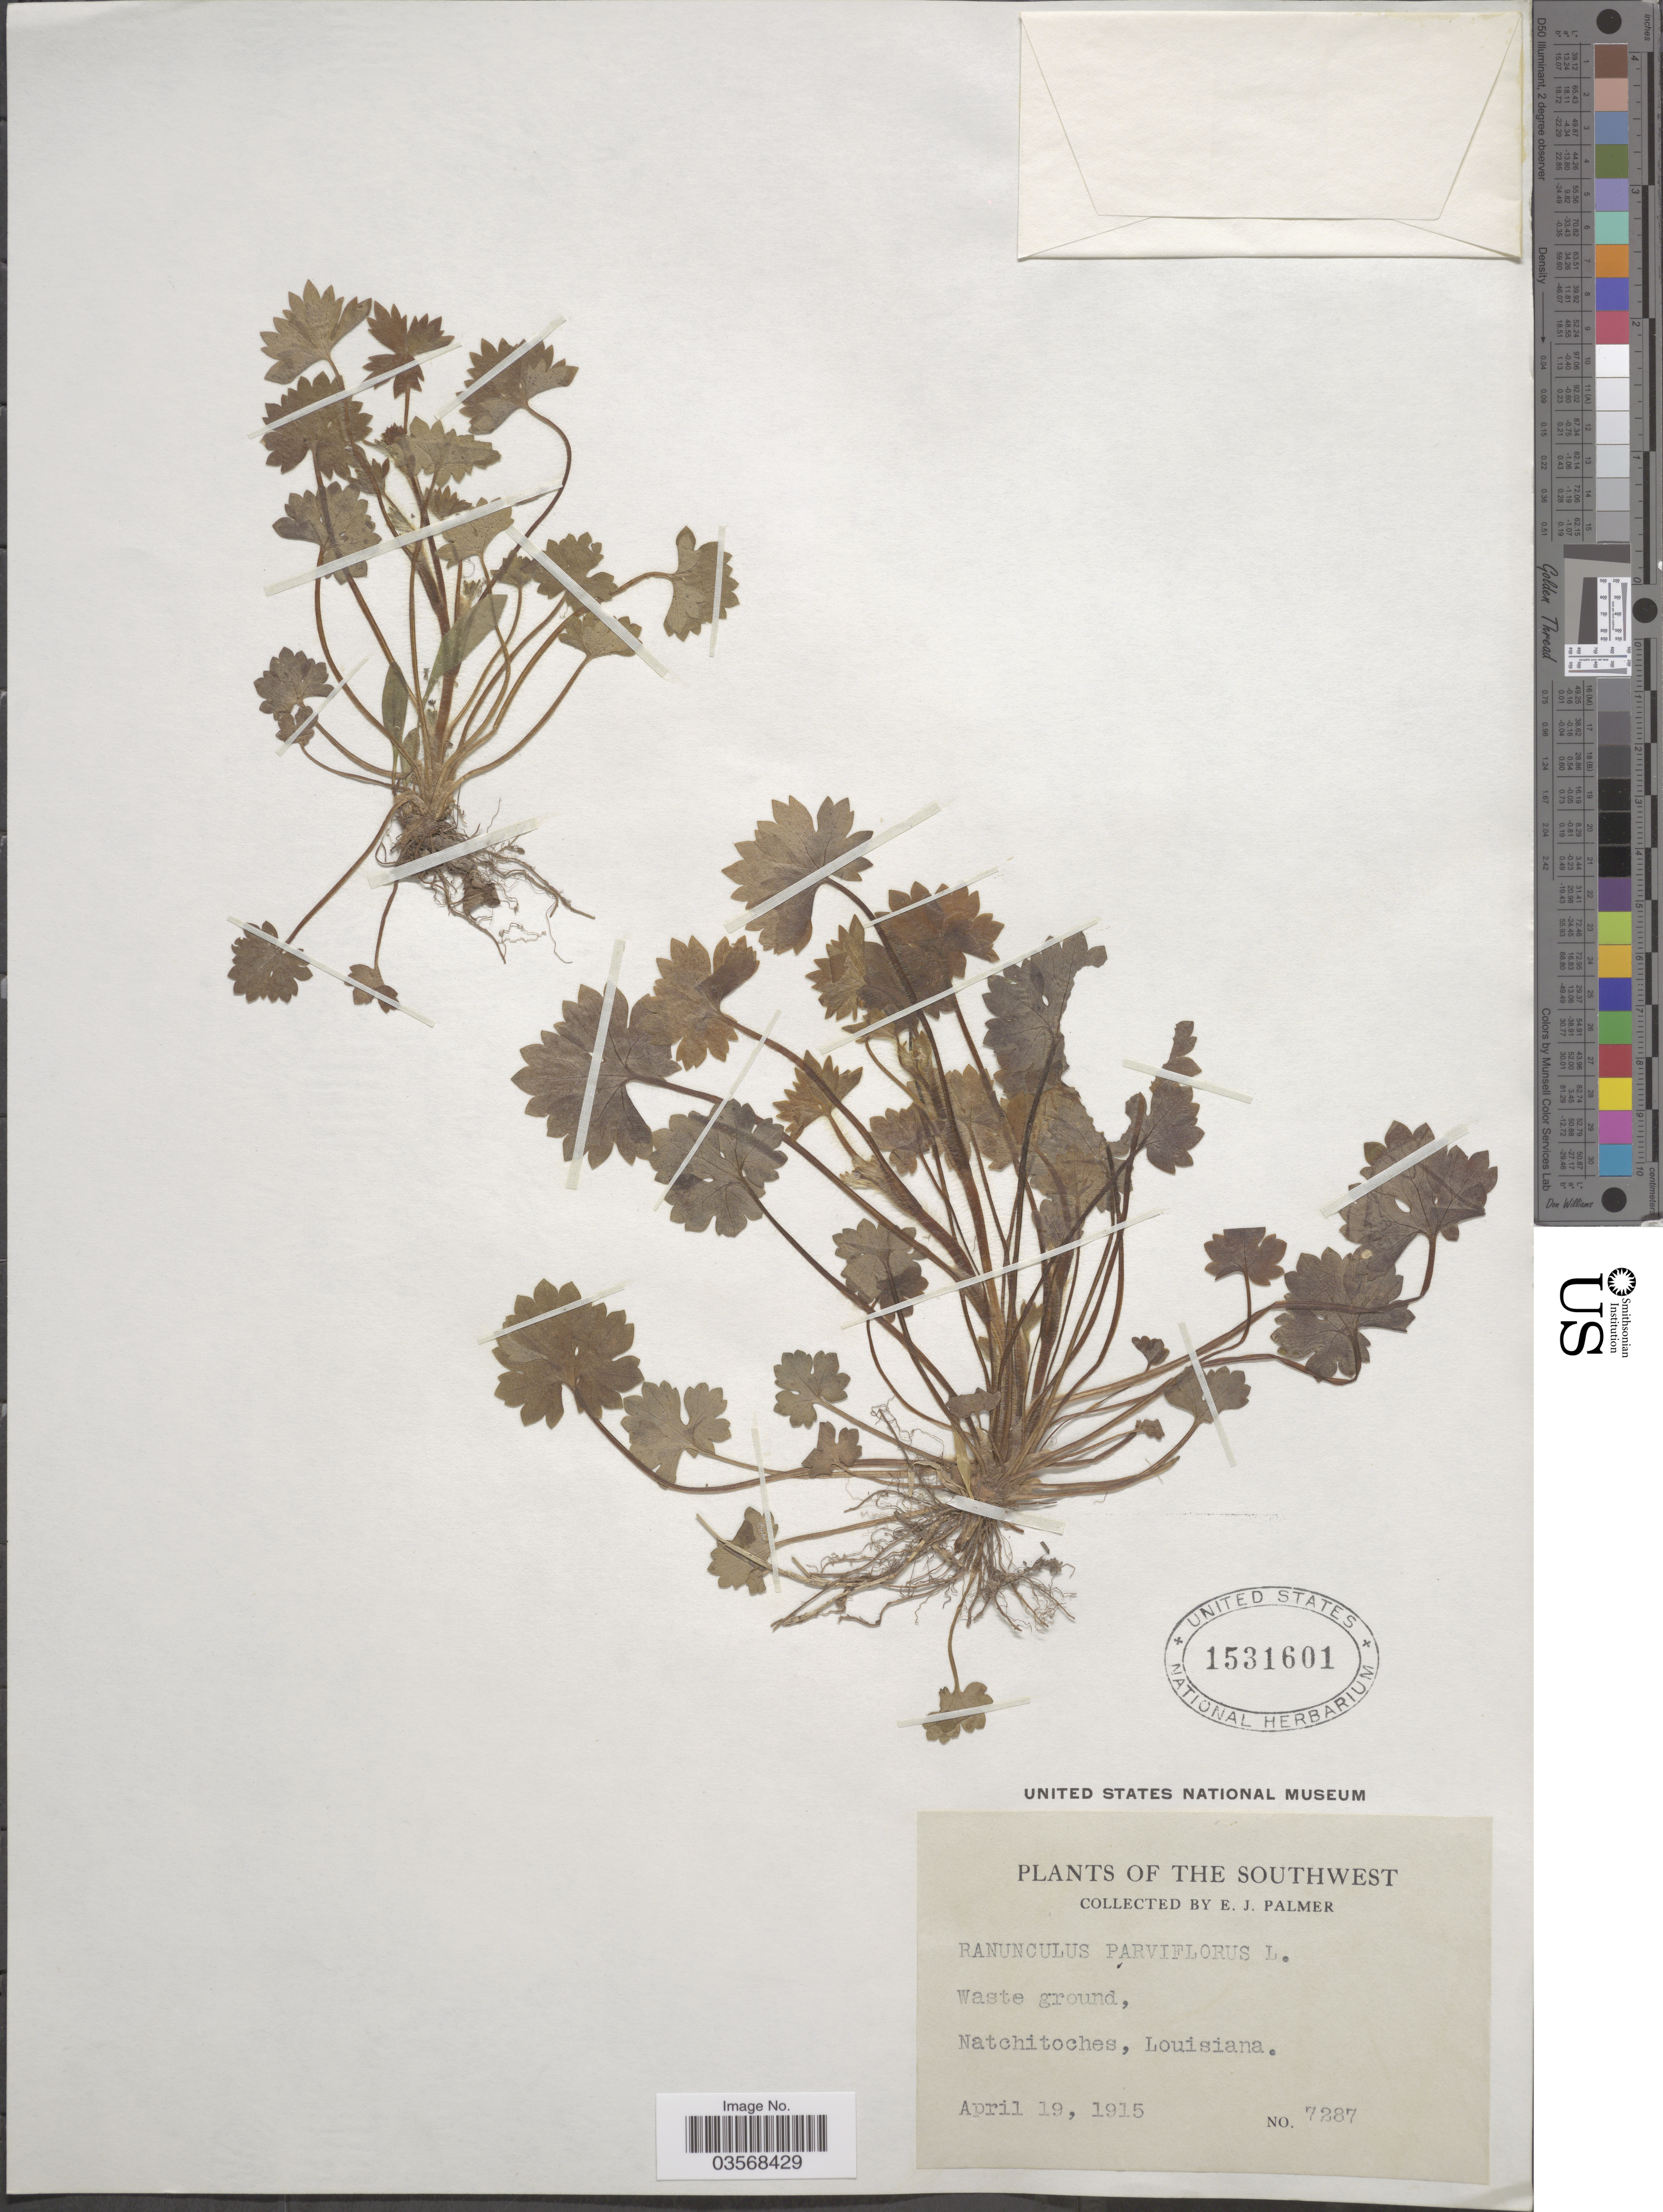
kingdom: Plantae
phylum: Tracheophyta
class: Magnoliopsida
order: Ranunculales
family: Ranunculaceae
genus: Ranunculus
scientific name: Ranunculus parviflorus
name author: L.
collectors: E. J. Palmer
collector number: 7287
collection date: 1915-04-19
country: United States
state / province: Louisiana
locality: The Southwest. Natchitoches.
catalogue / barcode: US 1531601